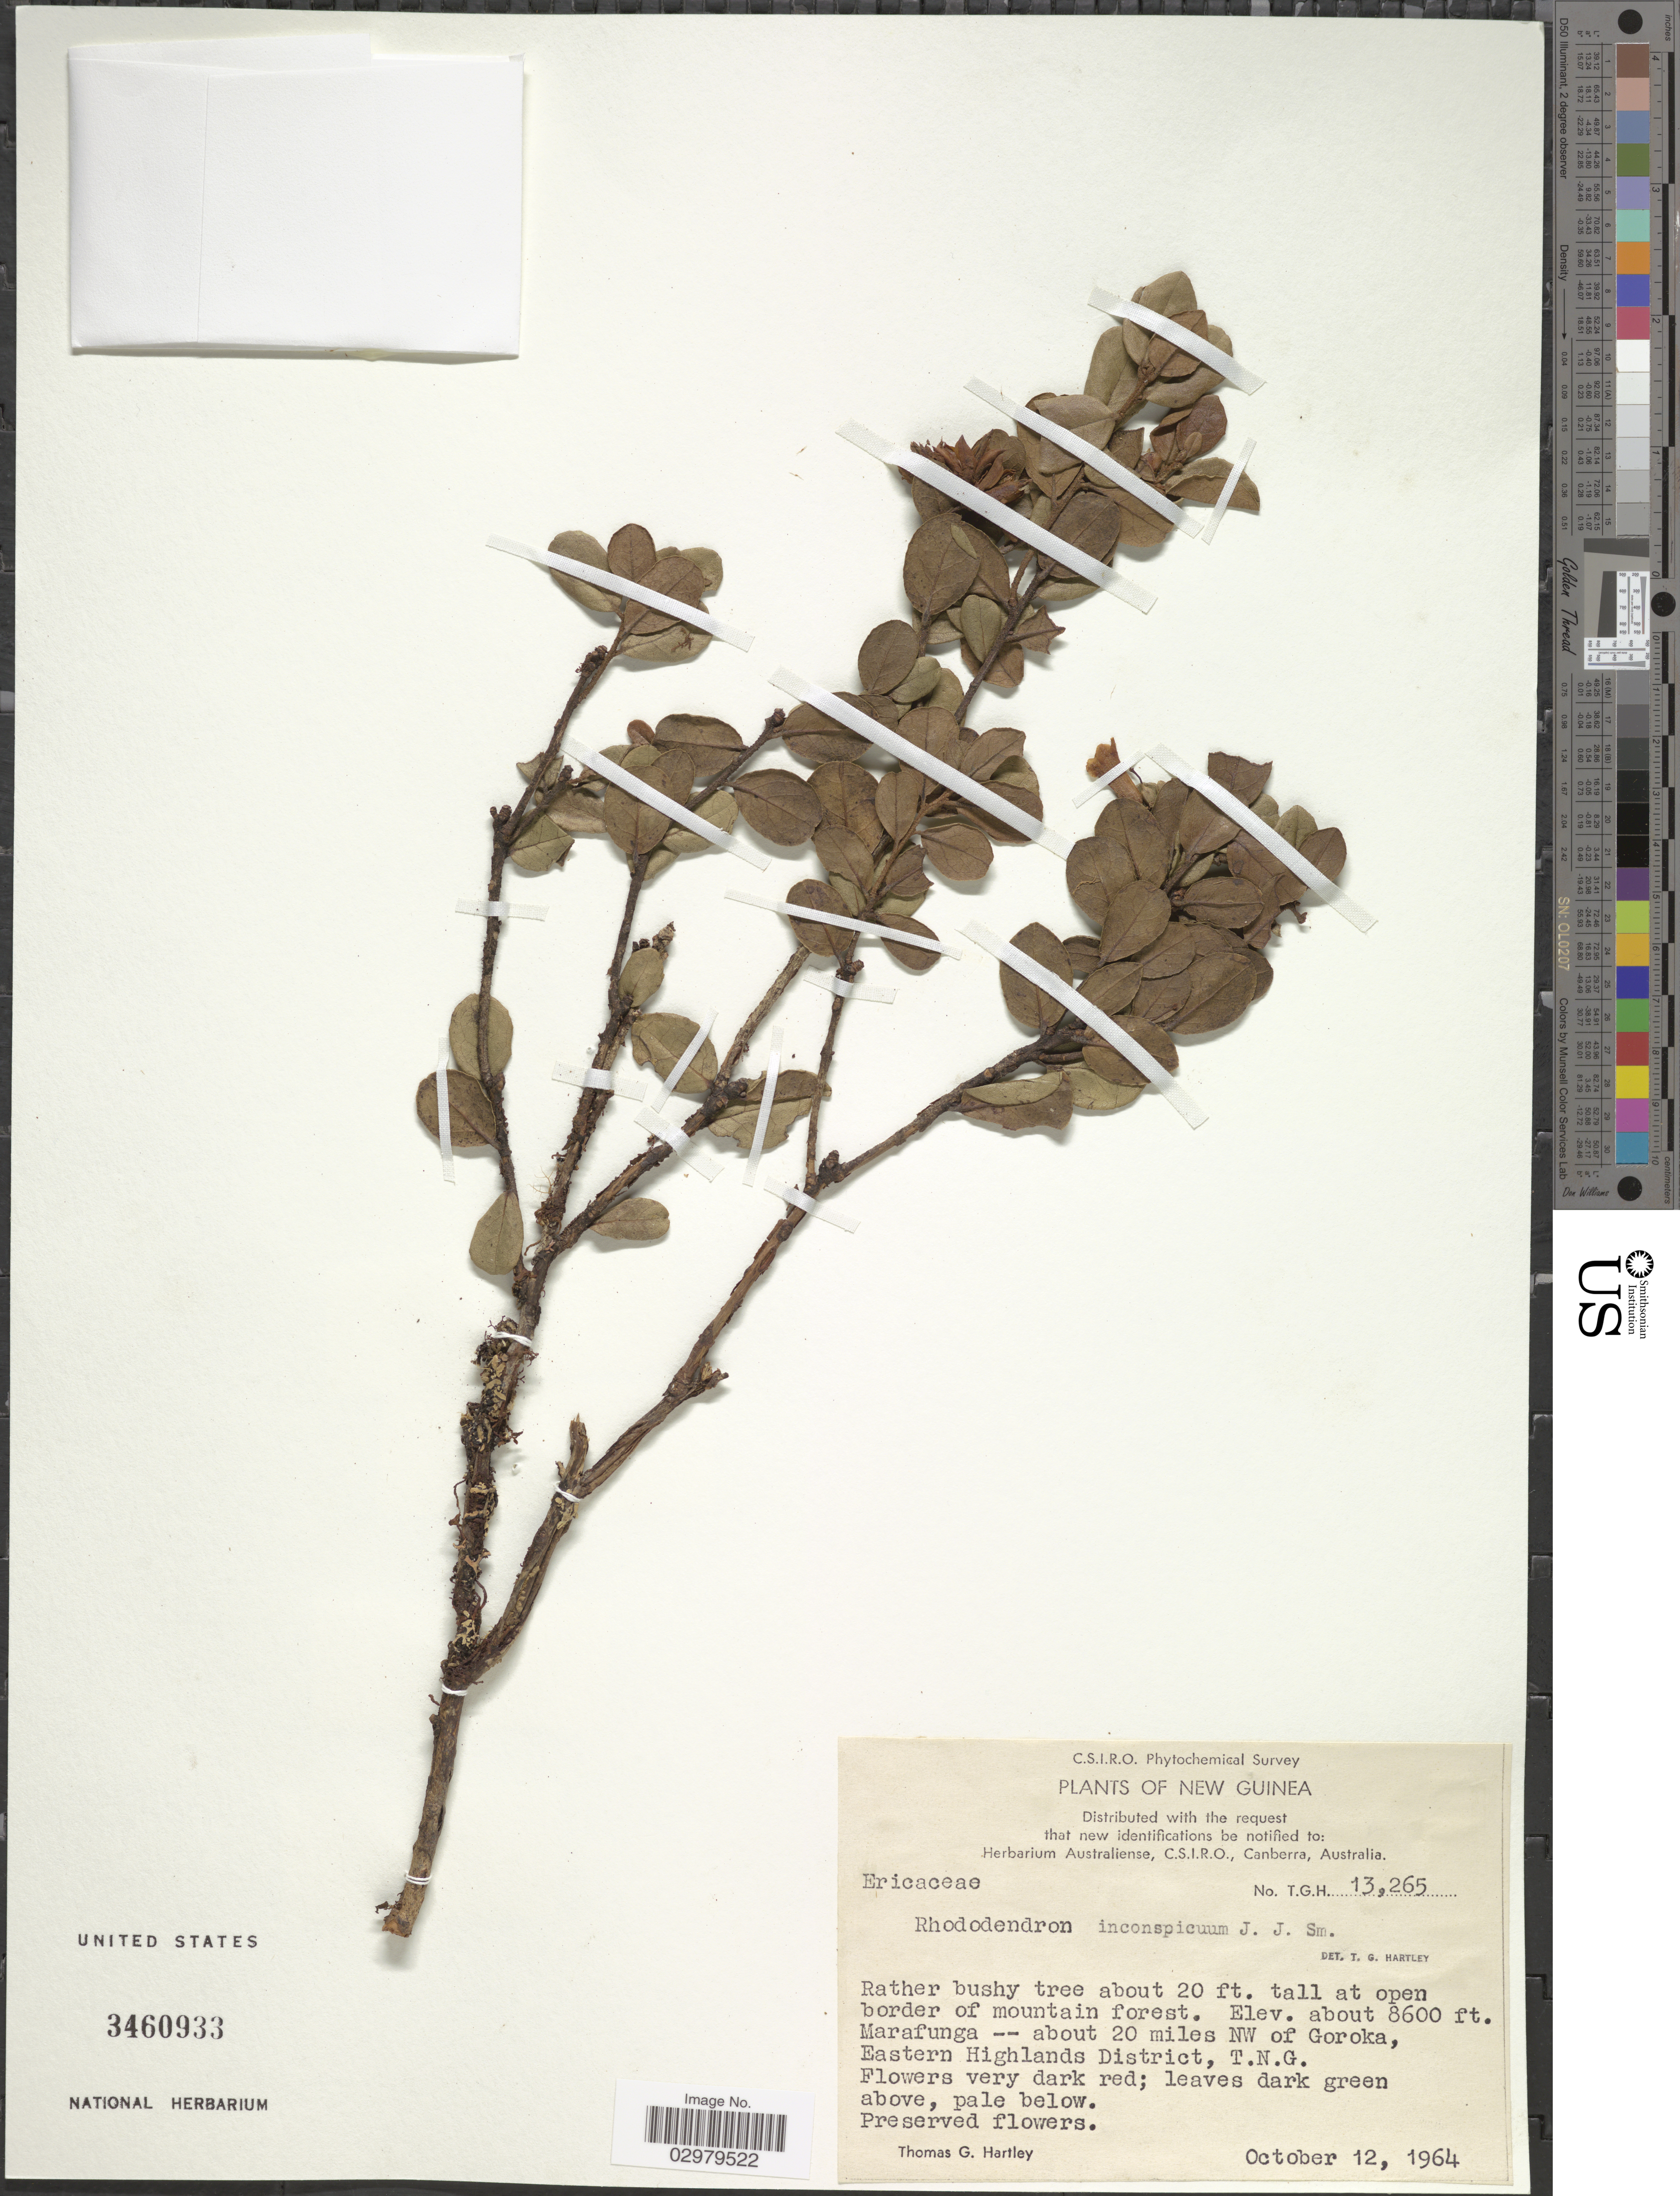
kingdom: Plantae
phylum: Tracheophyta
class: Magnoliopsida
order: Ericales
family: Ericaceae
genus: Rhododendron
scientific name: Rhododendron inconspicuum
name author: J.J. Sm.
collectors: T. G. Hartley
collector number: T.G.H.13265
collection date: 1964-10-12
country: Papua New Guinea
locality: New Guinea. Marafunga -- about 20 miles NW of Goroka, Eastern Highlands District, T.N.G.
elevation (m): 2621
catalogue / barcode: US 3460933